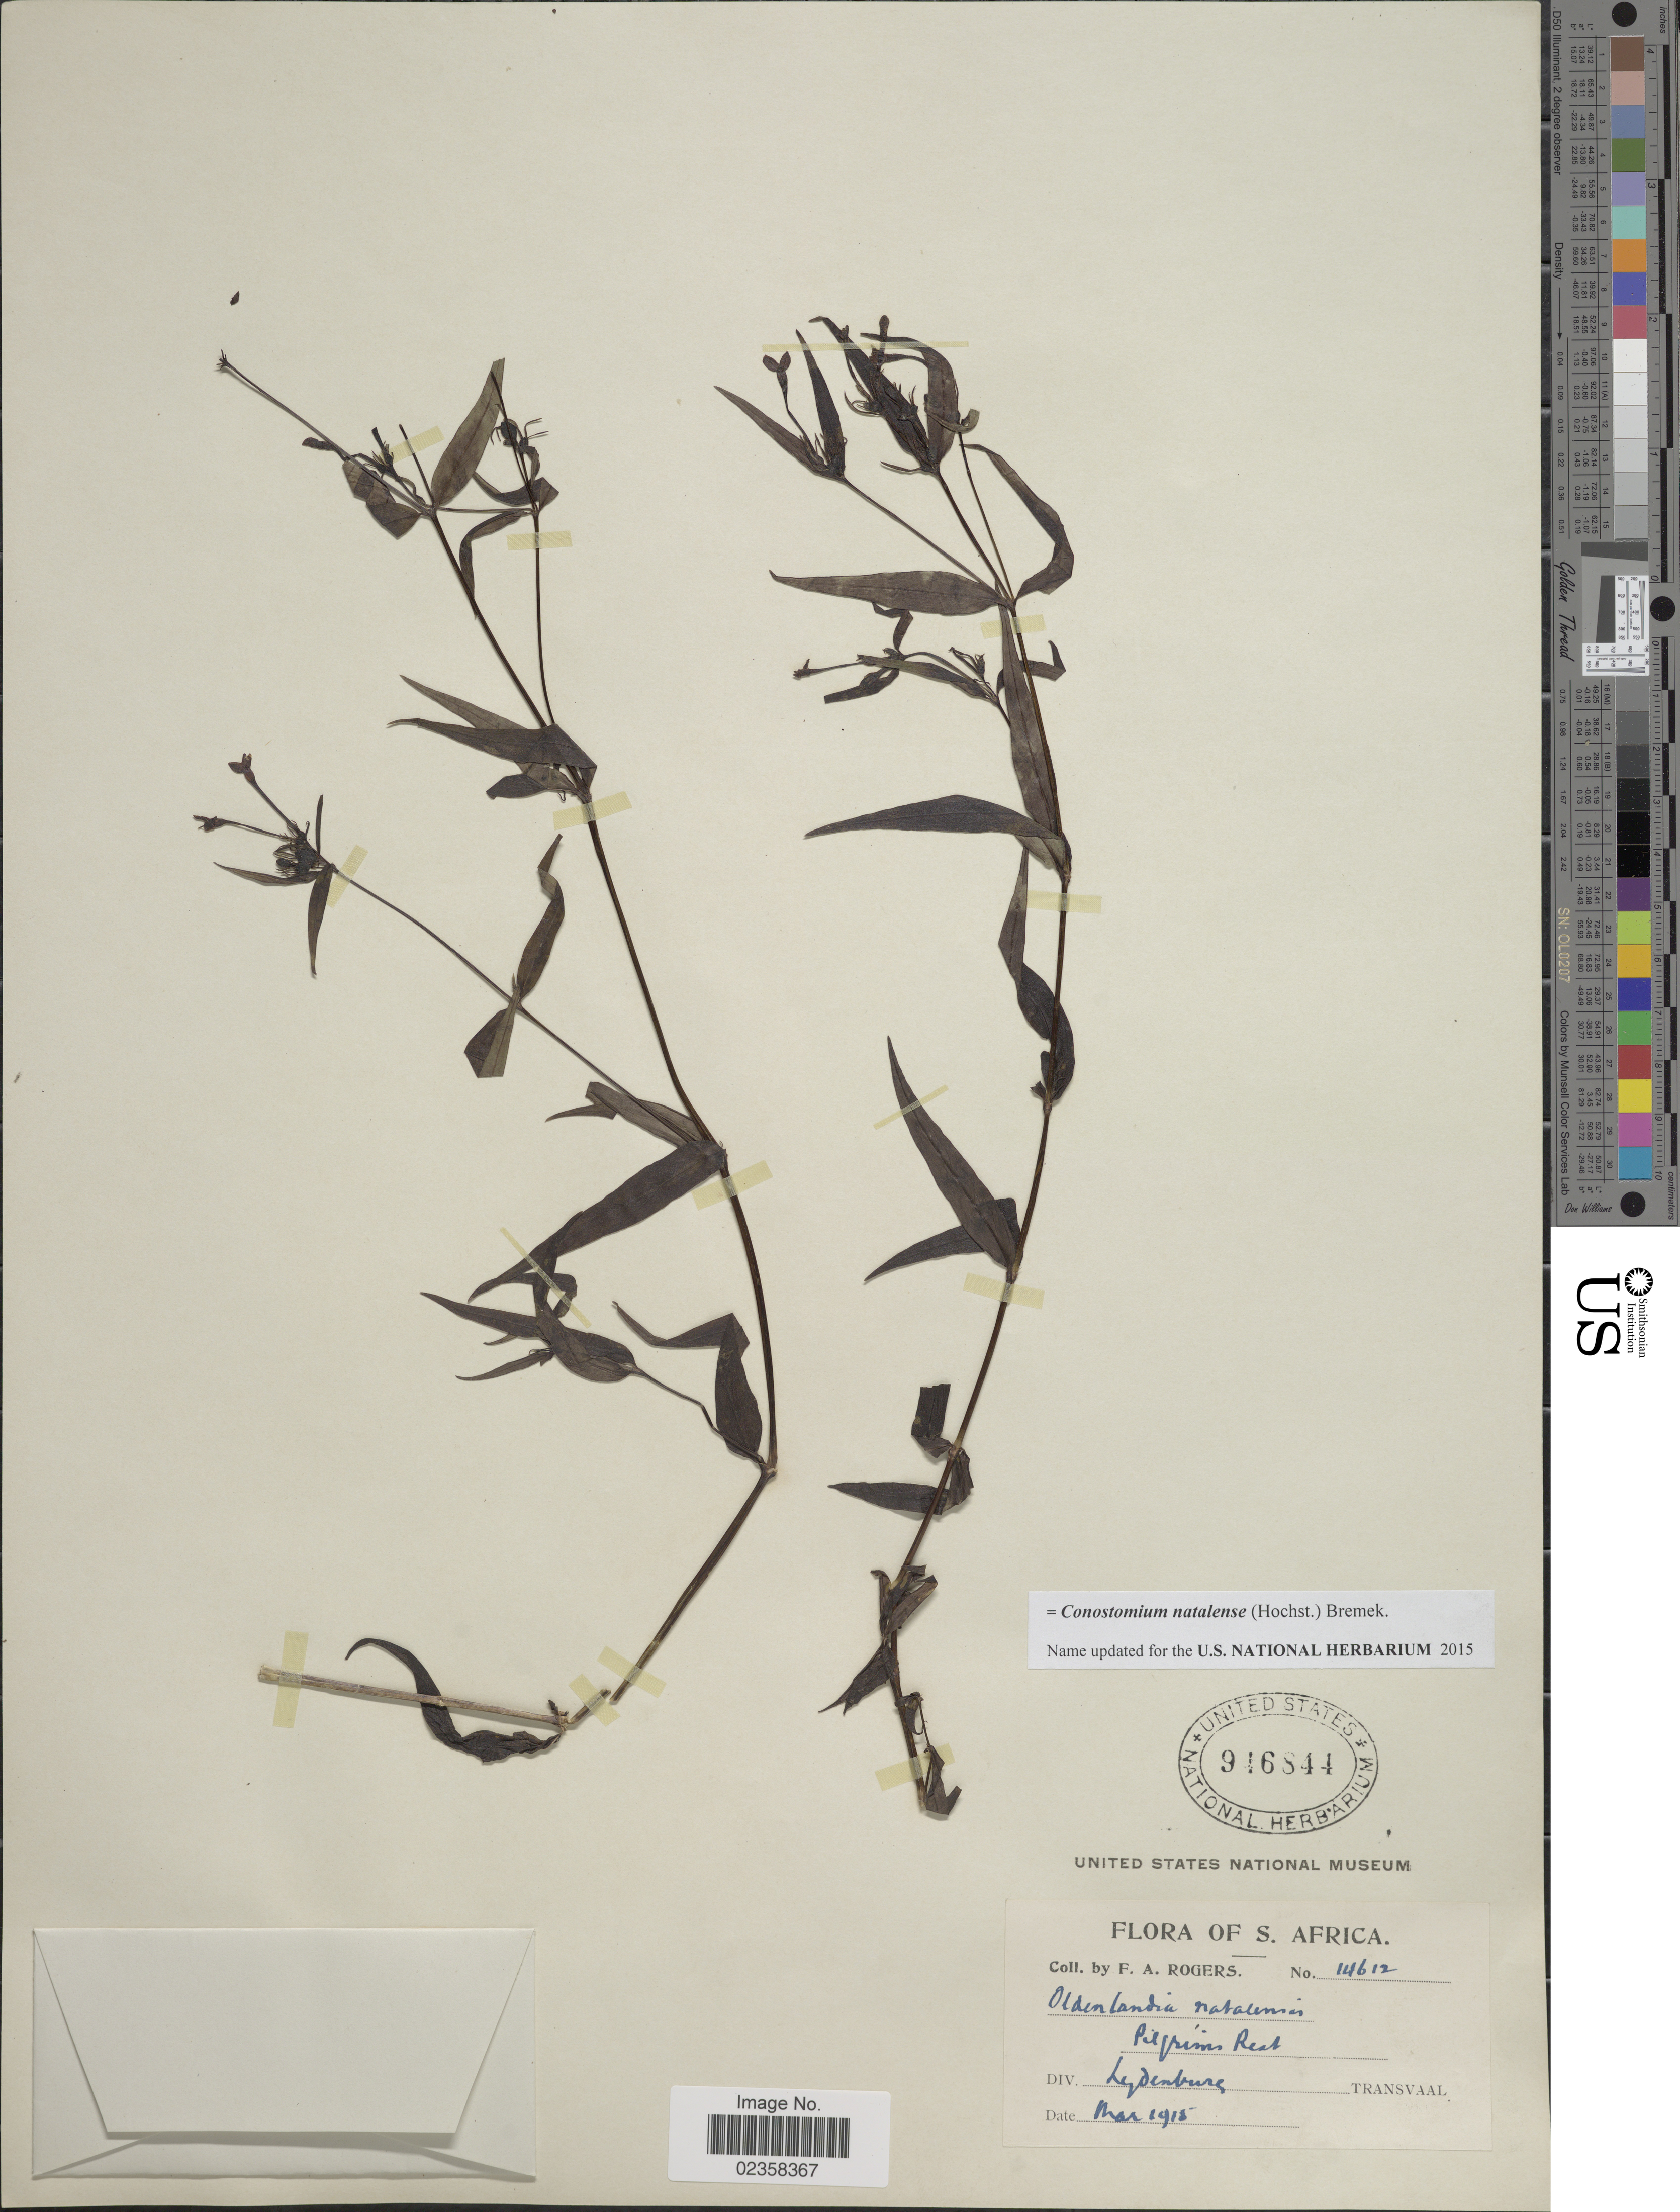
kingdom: Plantae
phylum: Tracheophyta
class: Magnoliopsida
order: Gentianales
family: Rubiaceae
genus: Conostomium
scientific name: Conostomium natalense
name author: (Hochst.) Bremek.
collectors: F. A. Rogers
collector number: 14612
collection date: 1915-03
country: South Africa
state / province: Mpumalanga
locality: Pilgrim's Rest, Lydenburg, Transvaal.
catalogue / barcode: US 946844